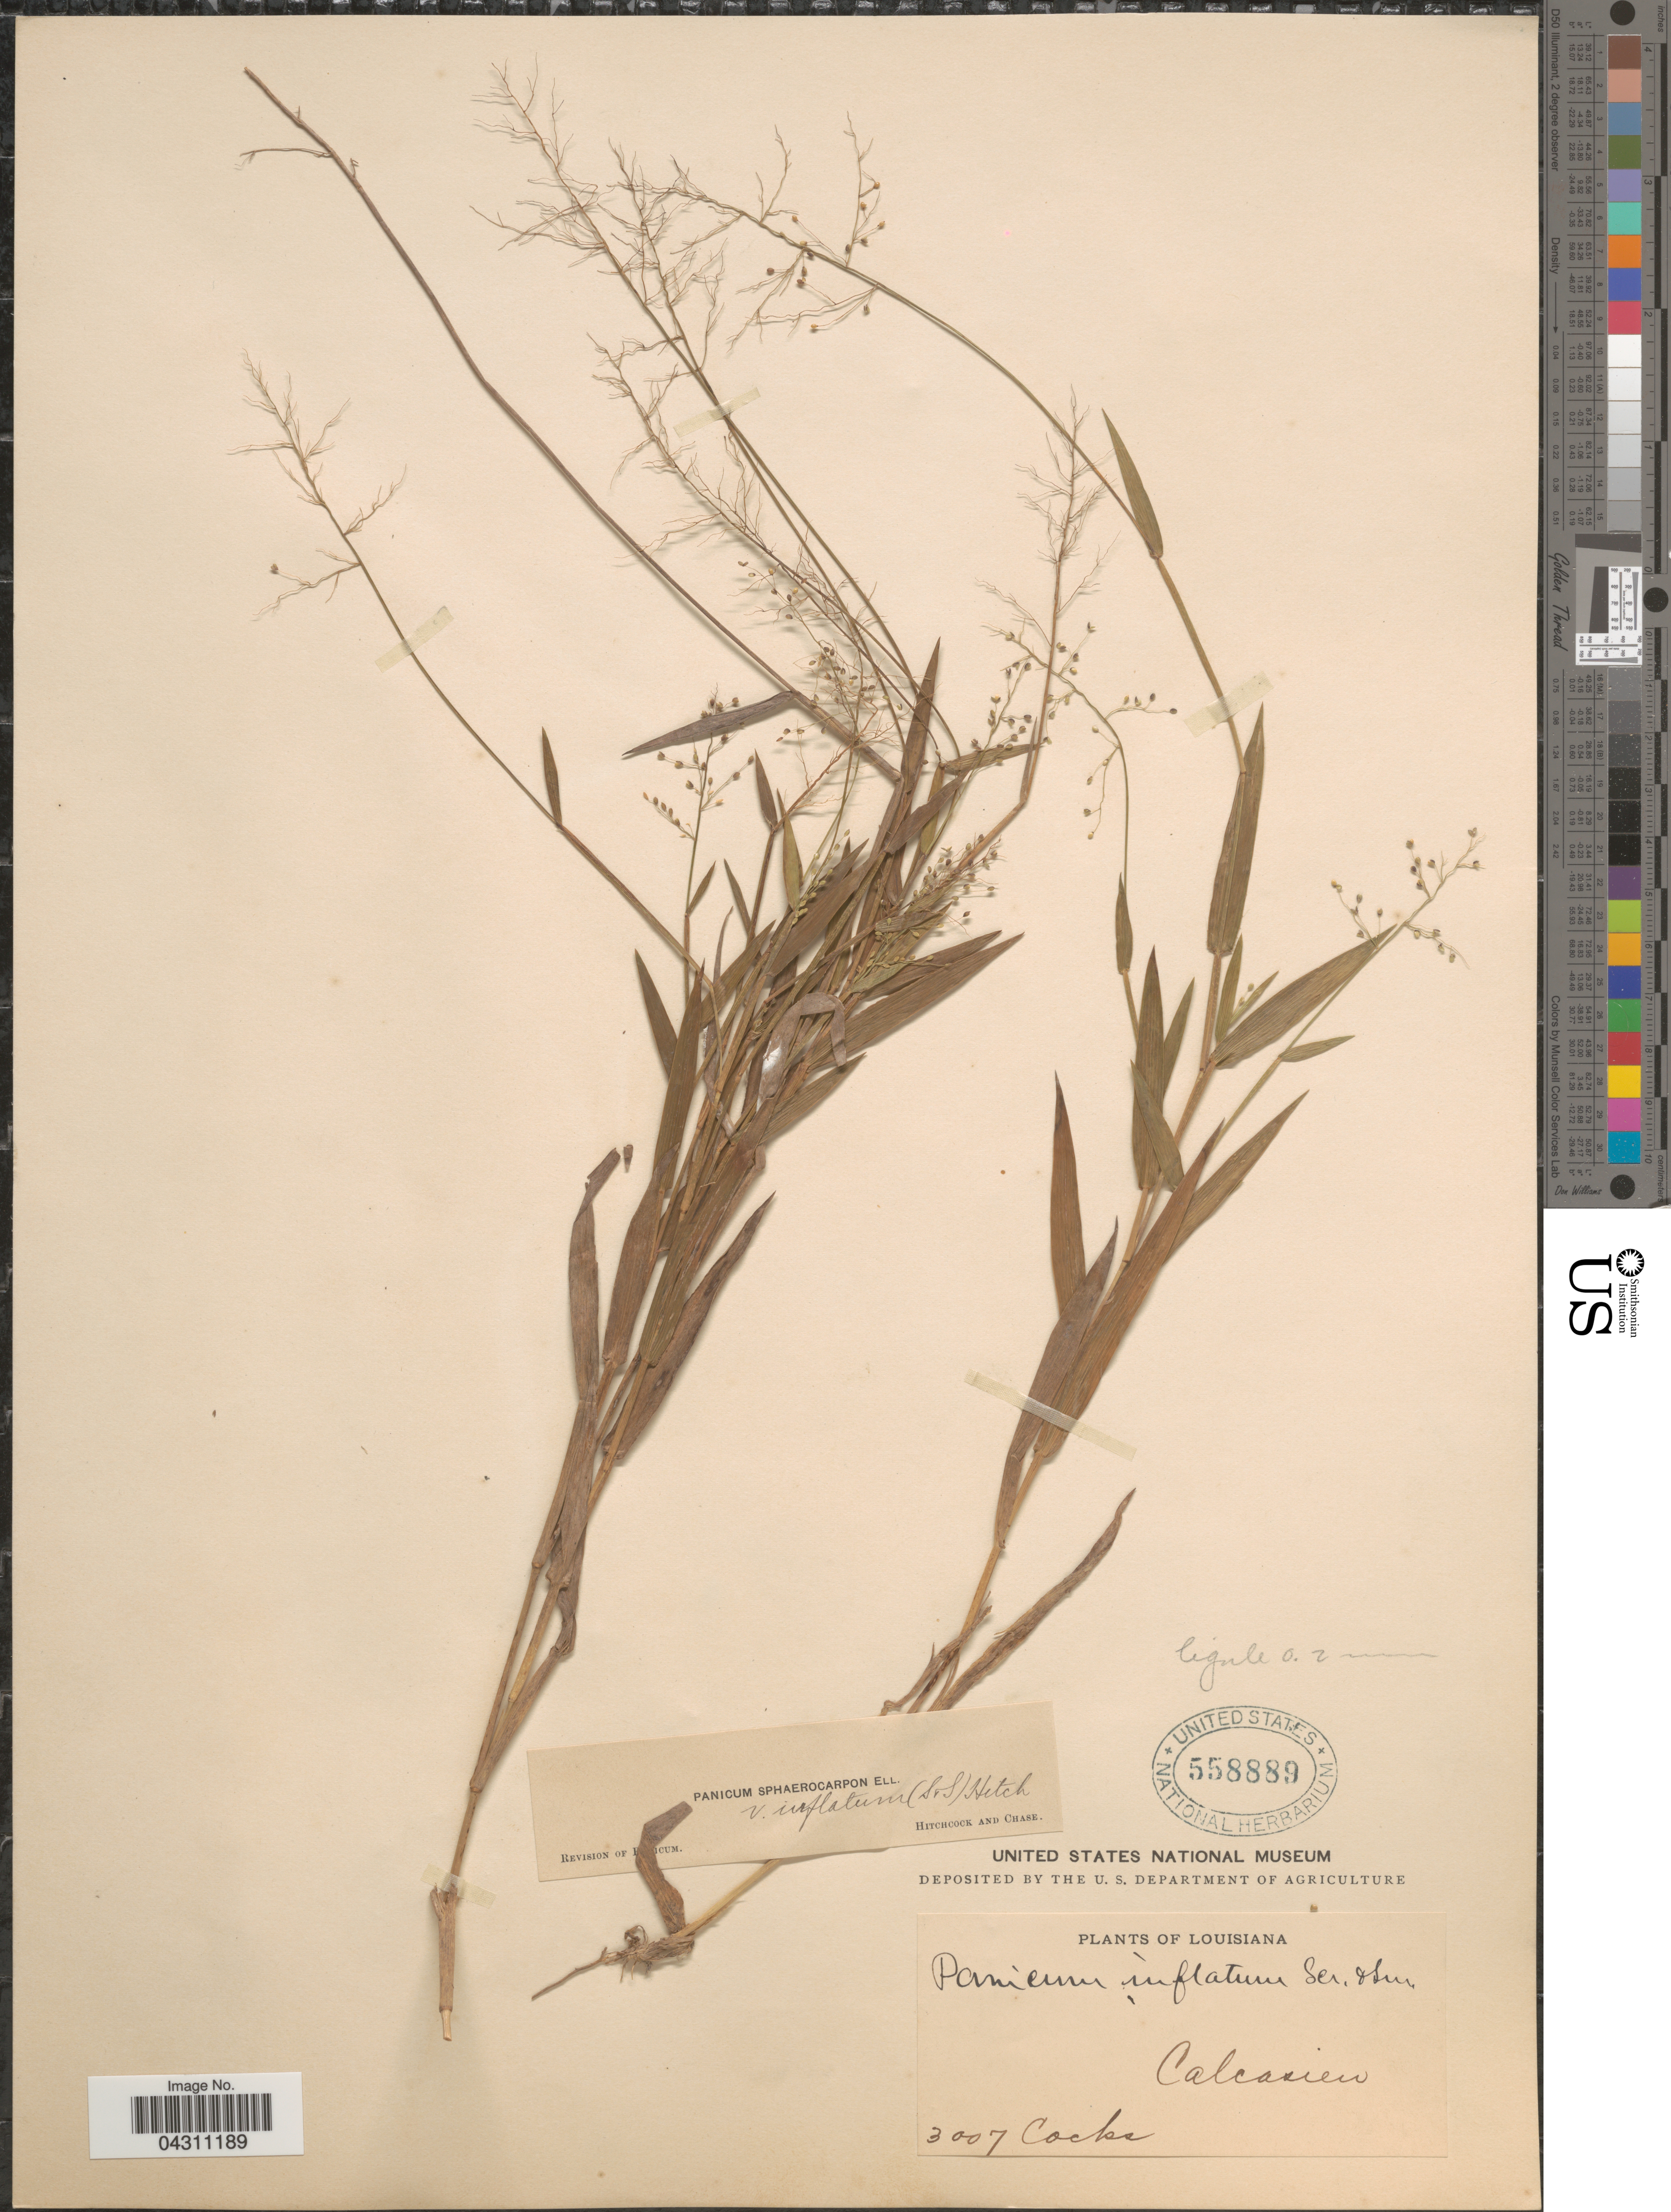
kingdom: Plantae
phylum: Tracheophyta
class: Liliopsida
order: Poales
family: Poaceae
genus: Dichanthelium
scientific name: Dichanthelium sphaerocarpon var. sphaerocarpon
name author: (Elliott) Gould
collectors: Cocks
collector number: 3007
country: United States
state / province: Louisiana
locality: Calcasieu.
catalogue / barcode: US 558889